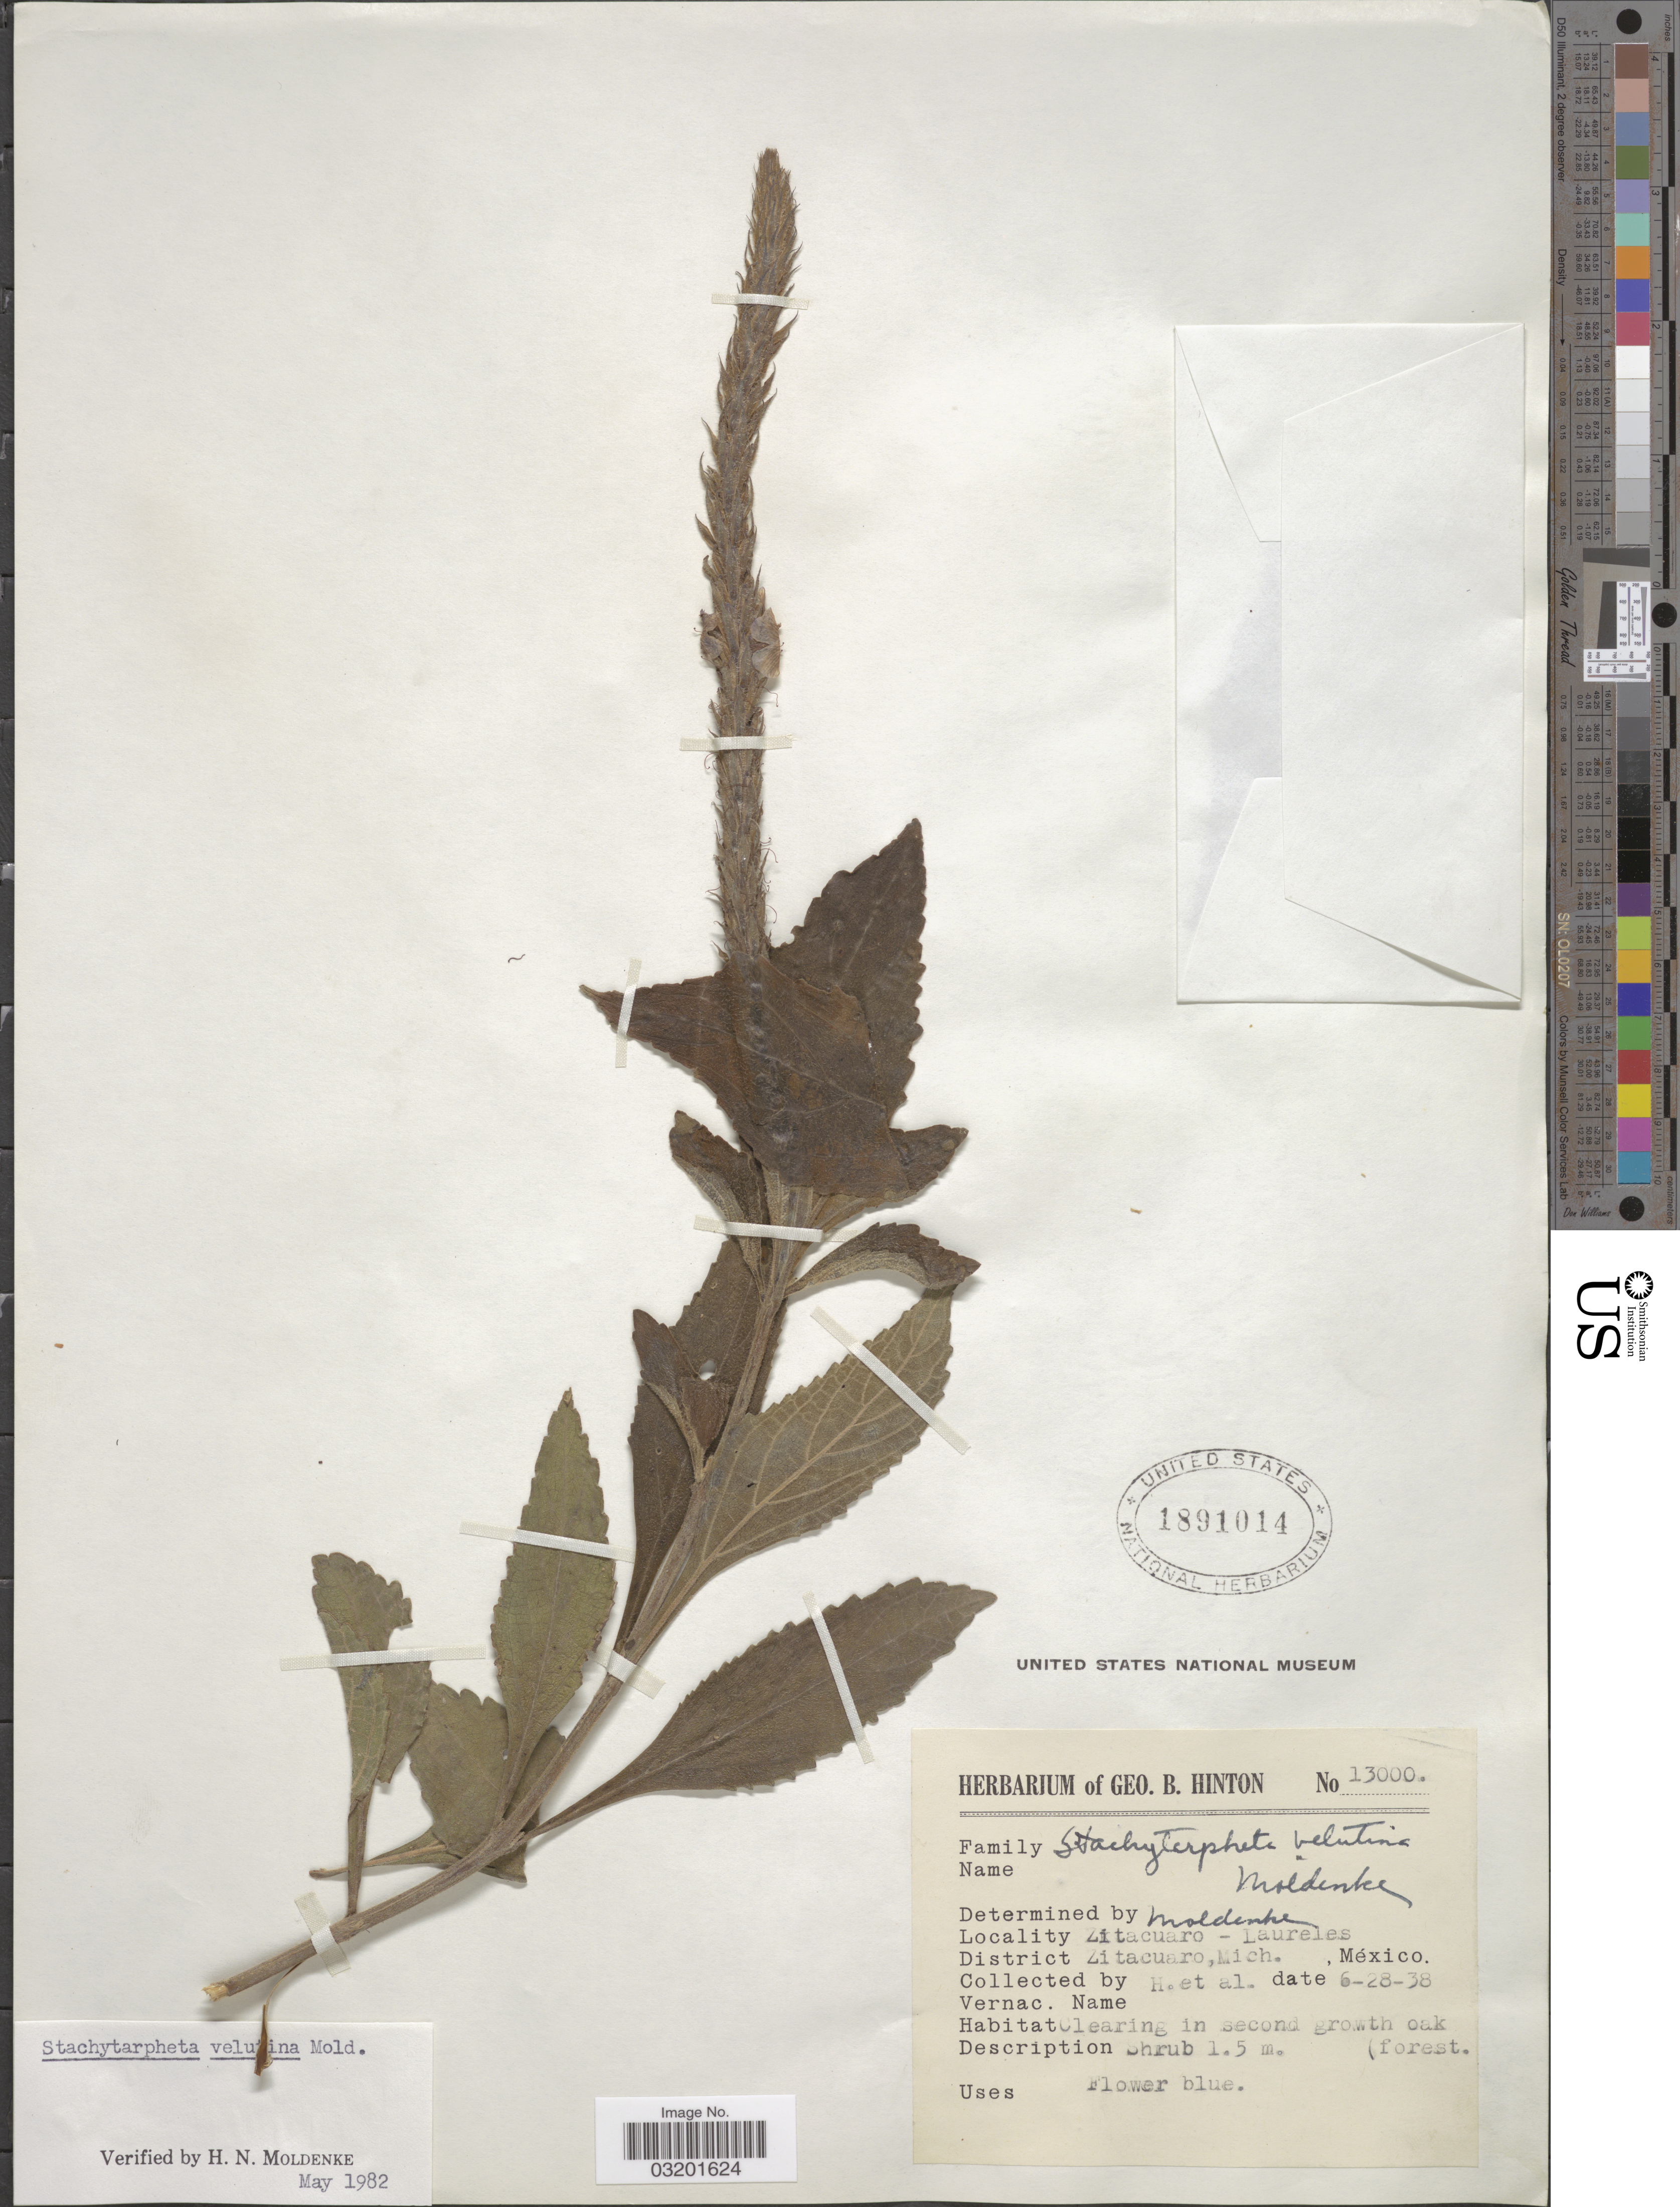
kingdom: Plantae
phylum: Tracheophyta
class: Magnoliopsida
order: Lamiales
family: Verbenaceae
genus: Stachytarpheta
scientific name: Stachytarpheta velutina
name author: Moldenke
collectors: G. B. Hinton & et al.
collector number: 13000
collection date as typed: Transcribed d/m/y: 28/6/38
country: Mexico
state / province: Michoacán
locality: Zitacuaro-Laureles. District Zitacuaro, Mich.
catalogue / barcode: US 1891014